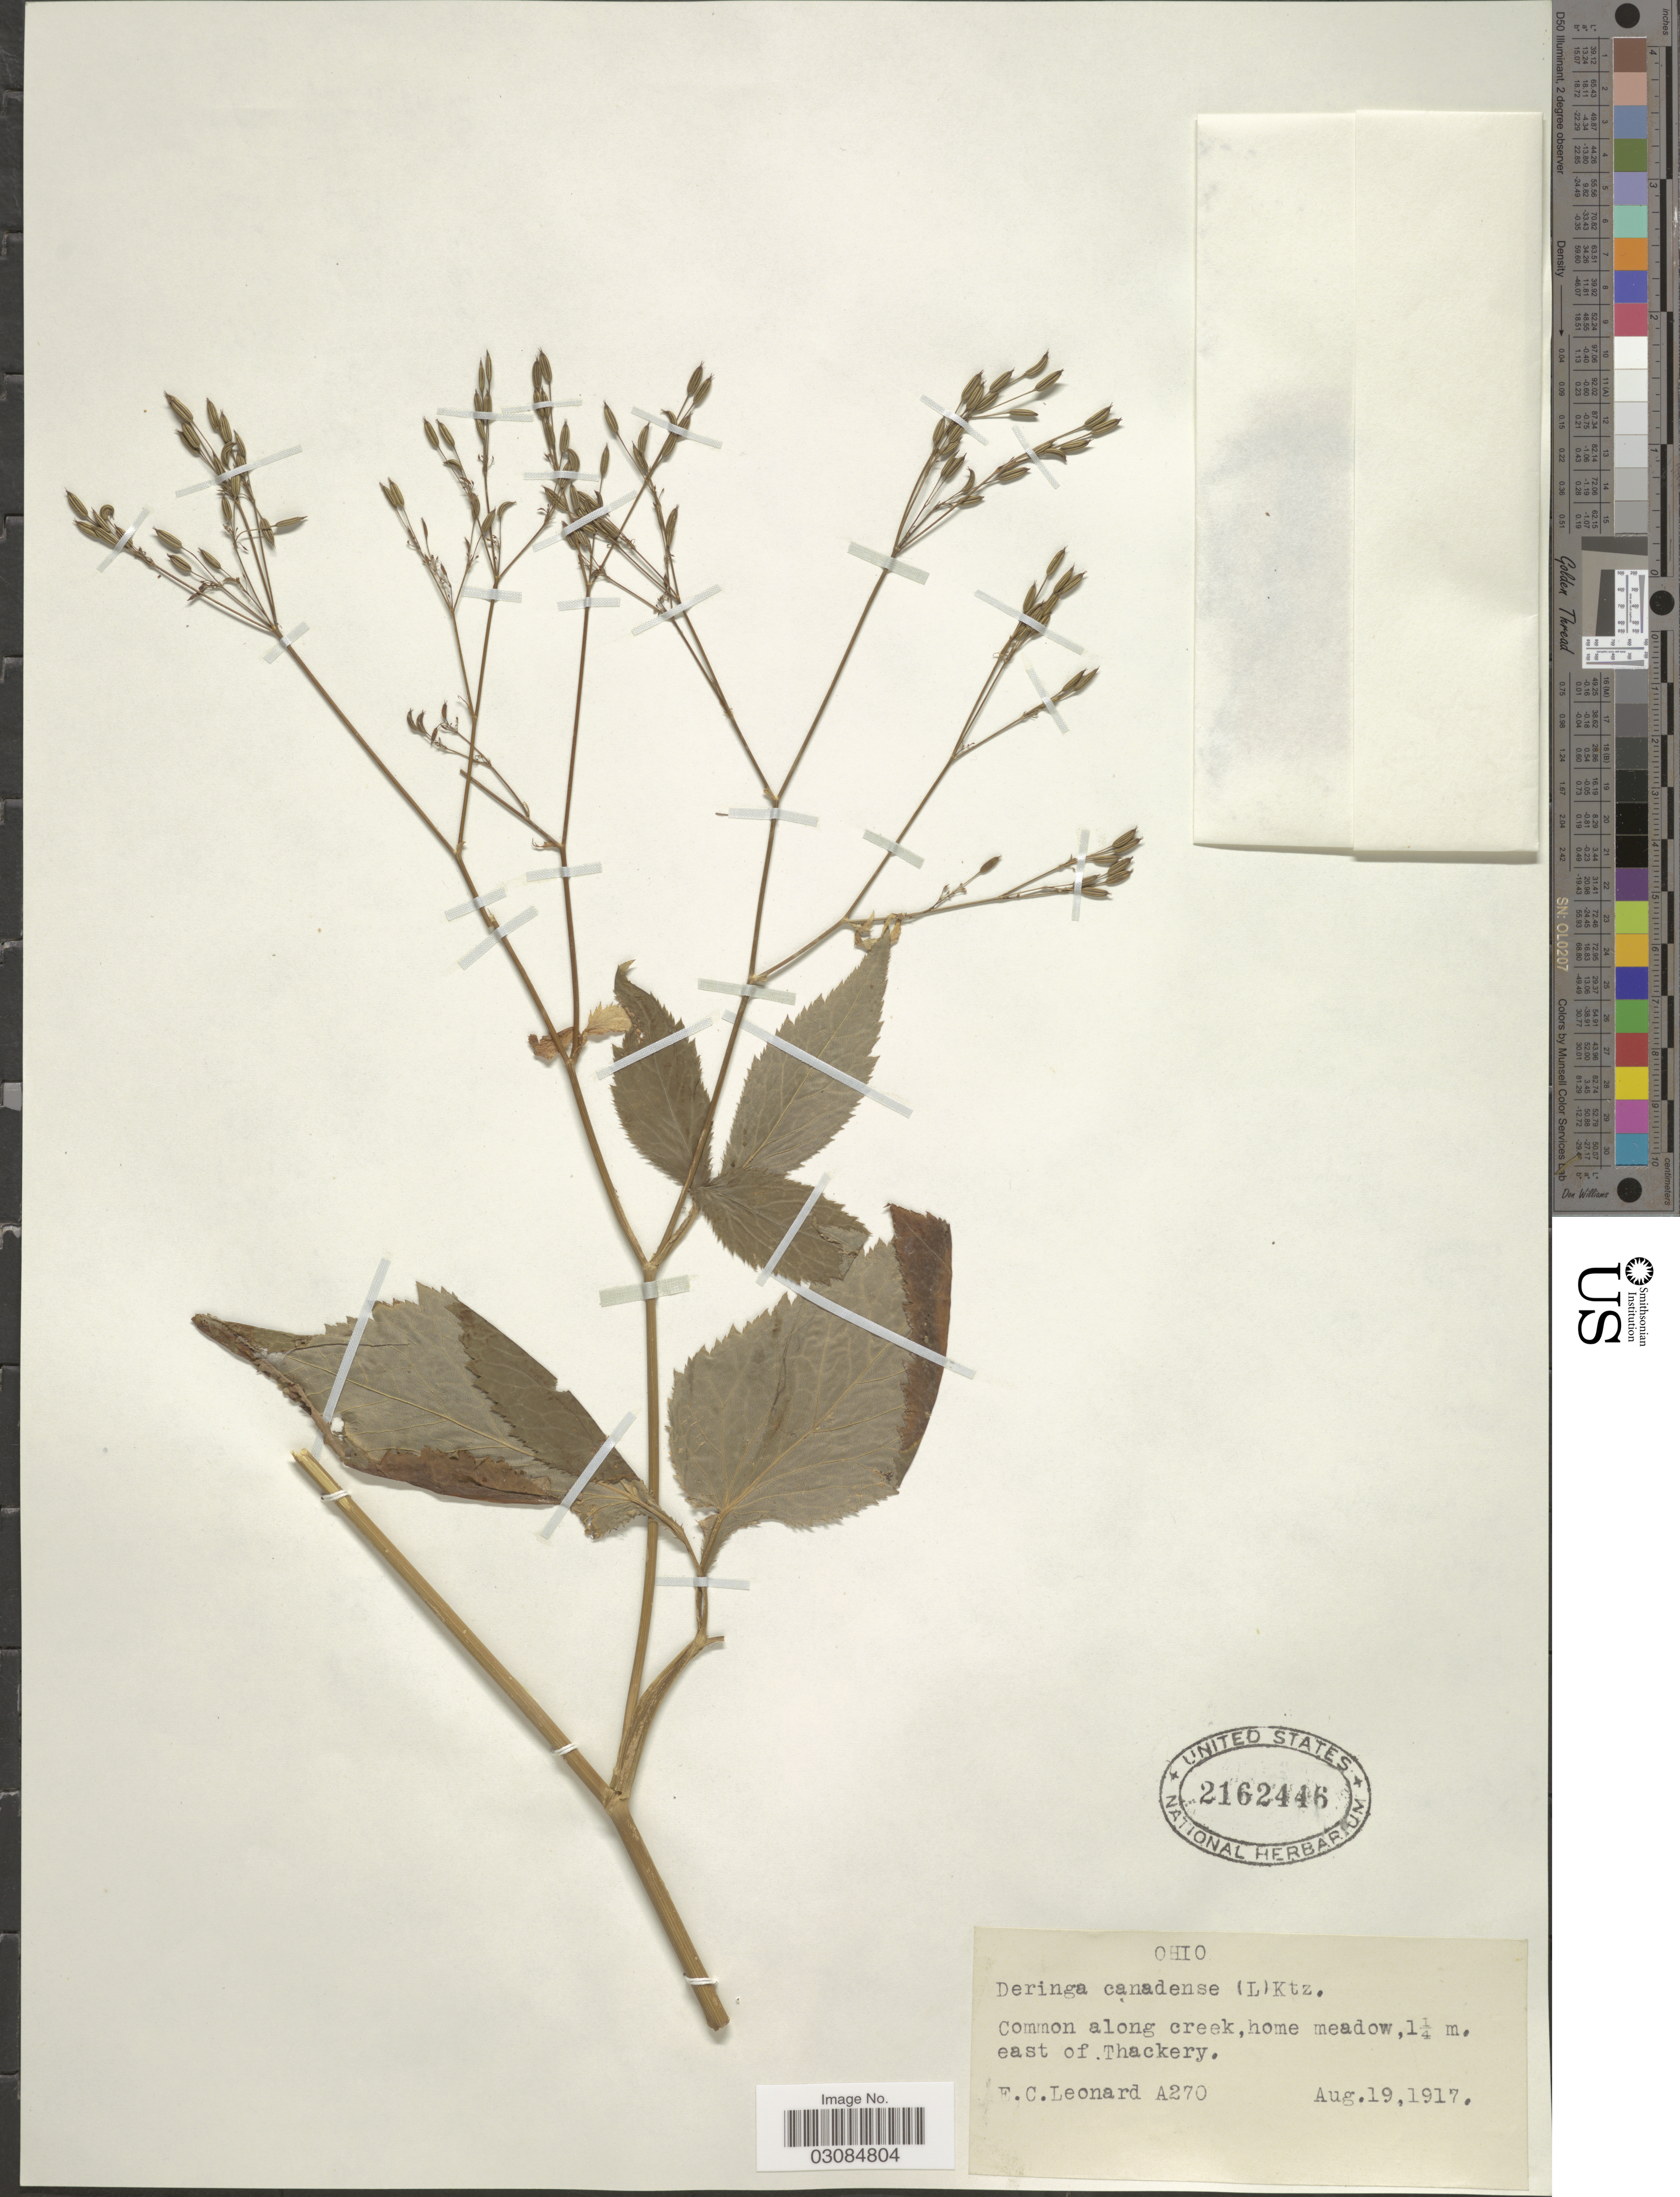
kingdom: Plantae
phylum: Tracheophyta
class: Magnoliopsida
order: Apiales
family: Apiaceae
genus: Cryptotaenia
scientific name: Cryptotaenia canadensis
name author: (L.) DC.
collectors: E. C. Leonard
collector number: A270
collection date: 1917-08-19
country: United States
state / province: Ohio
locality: Common along creek, home meadow, 1¼ m. east of Thackery.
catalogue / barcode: US 2162446